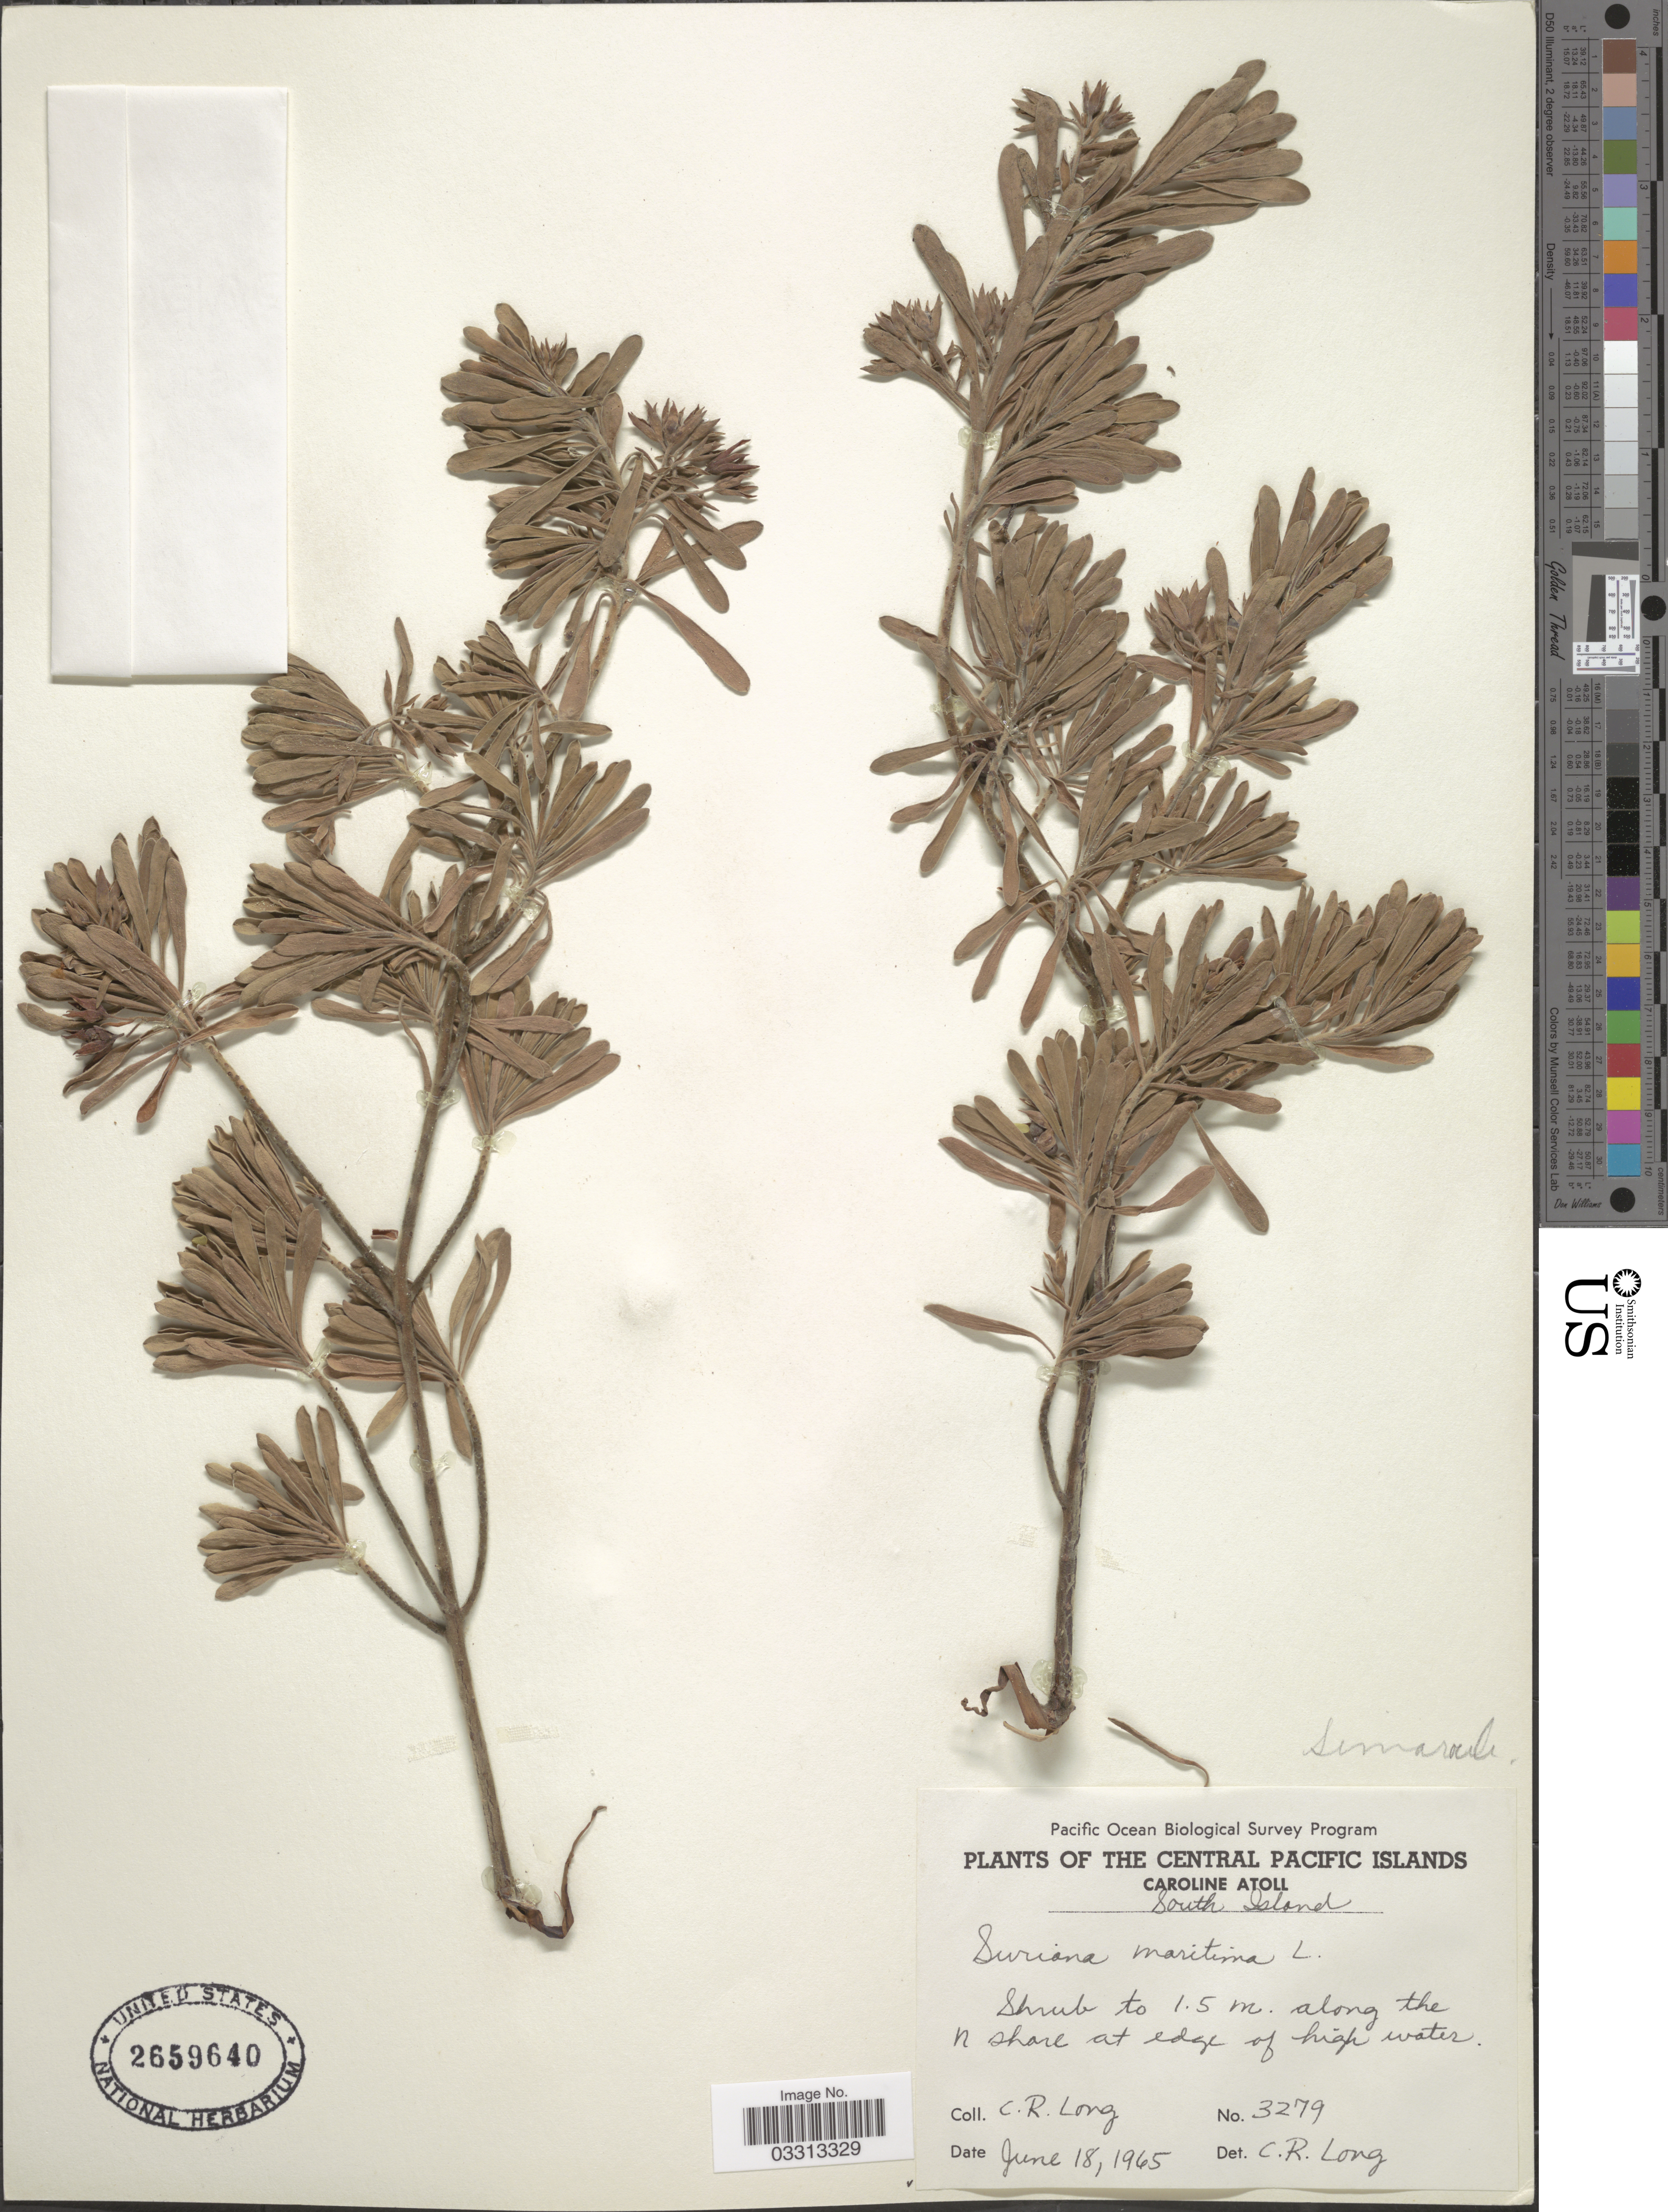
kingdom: Plantae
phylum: Tracheophyta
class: Magnoliopsida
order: Fabales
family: Surianaceae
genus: Suriana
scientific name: Suriana maritima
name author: L.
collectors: C. R. Long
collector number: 3279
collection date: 1965-06-18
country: Kiribati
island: Caroline Atoll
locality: The Central Pacific Islands. Caroline Atoll. South Island.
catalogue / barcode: US 2659640